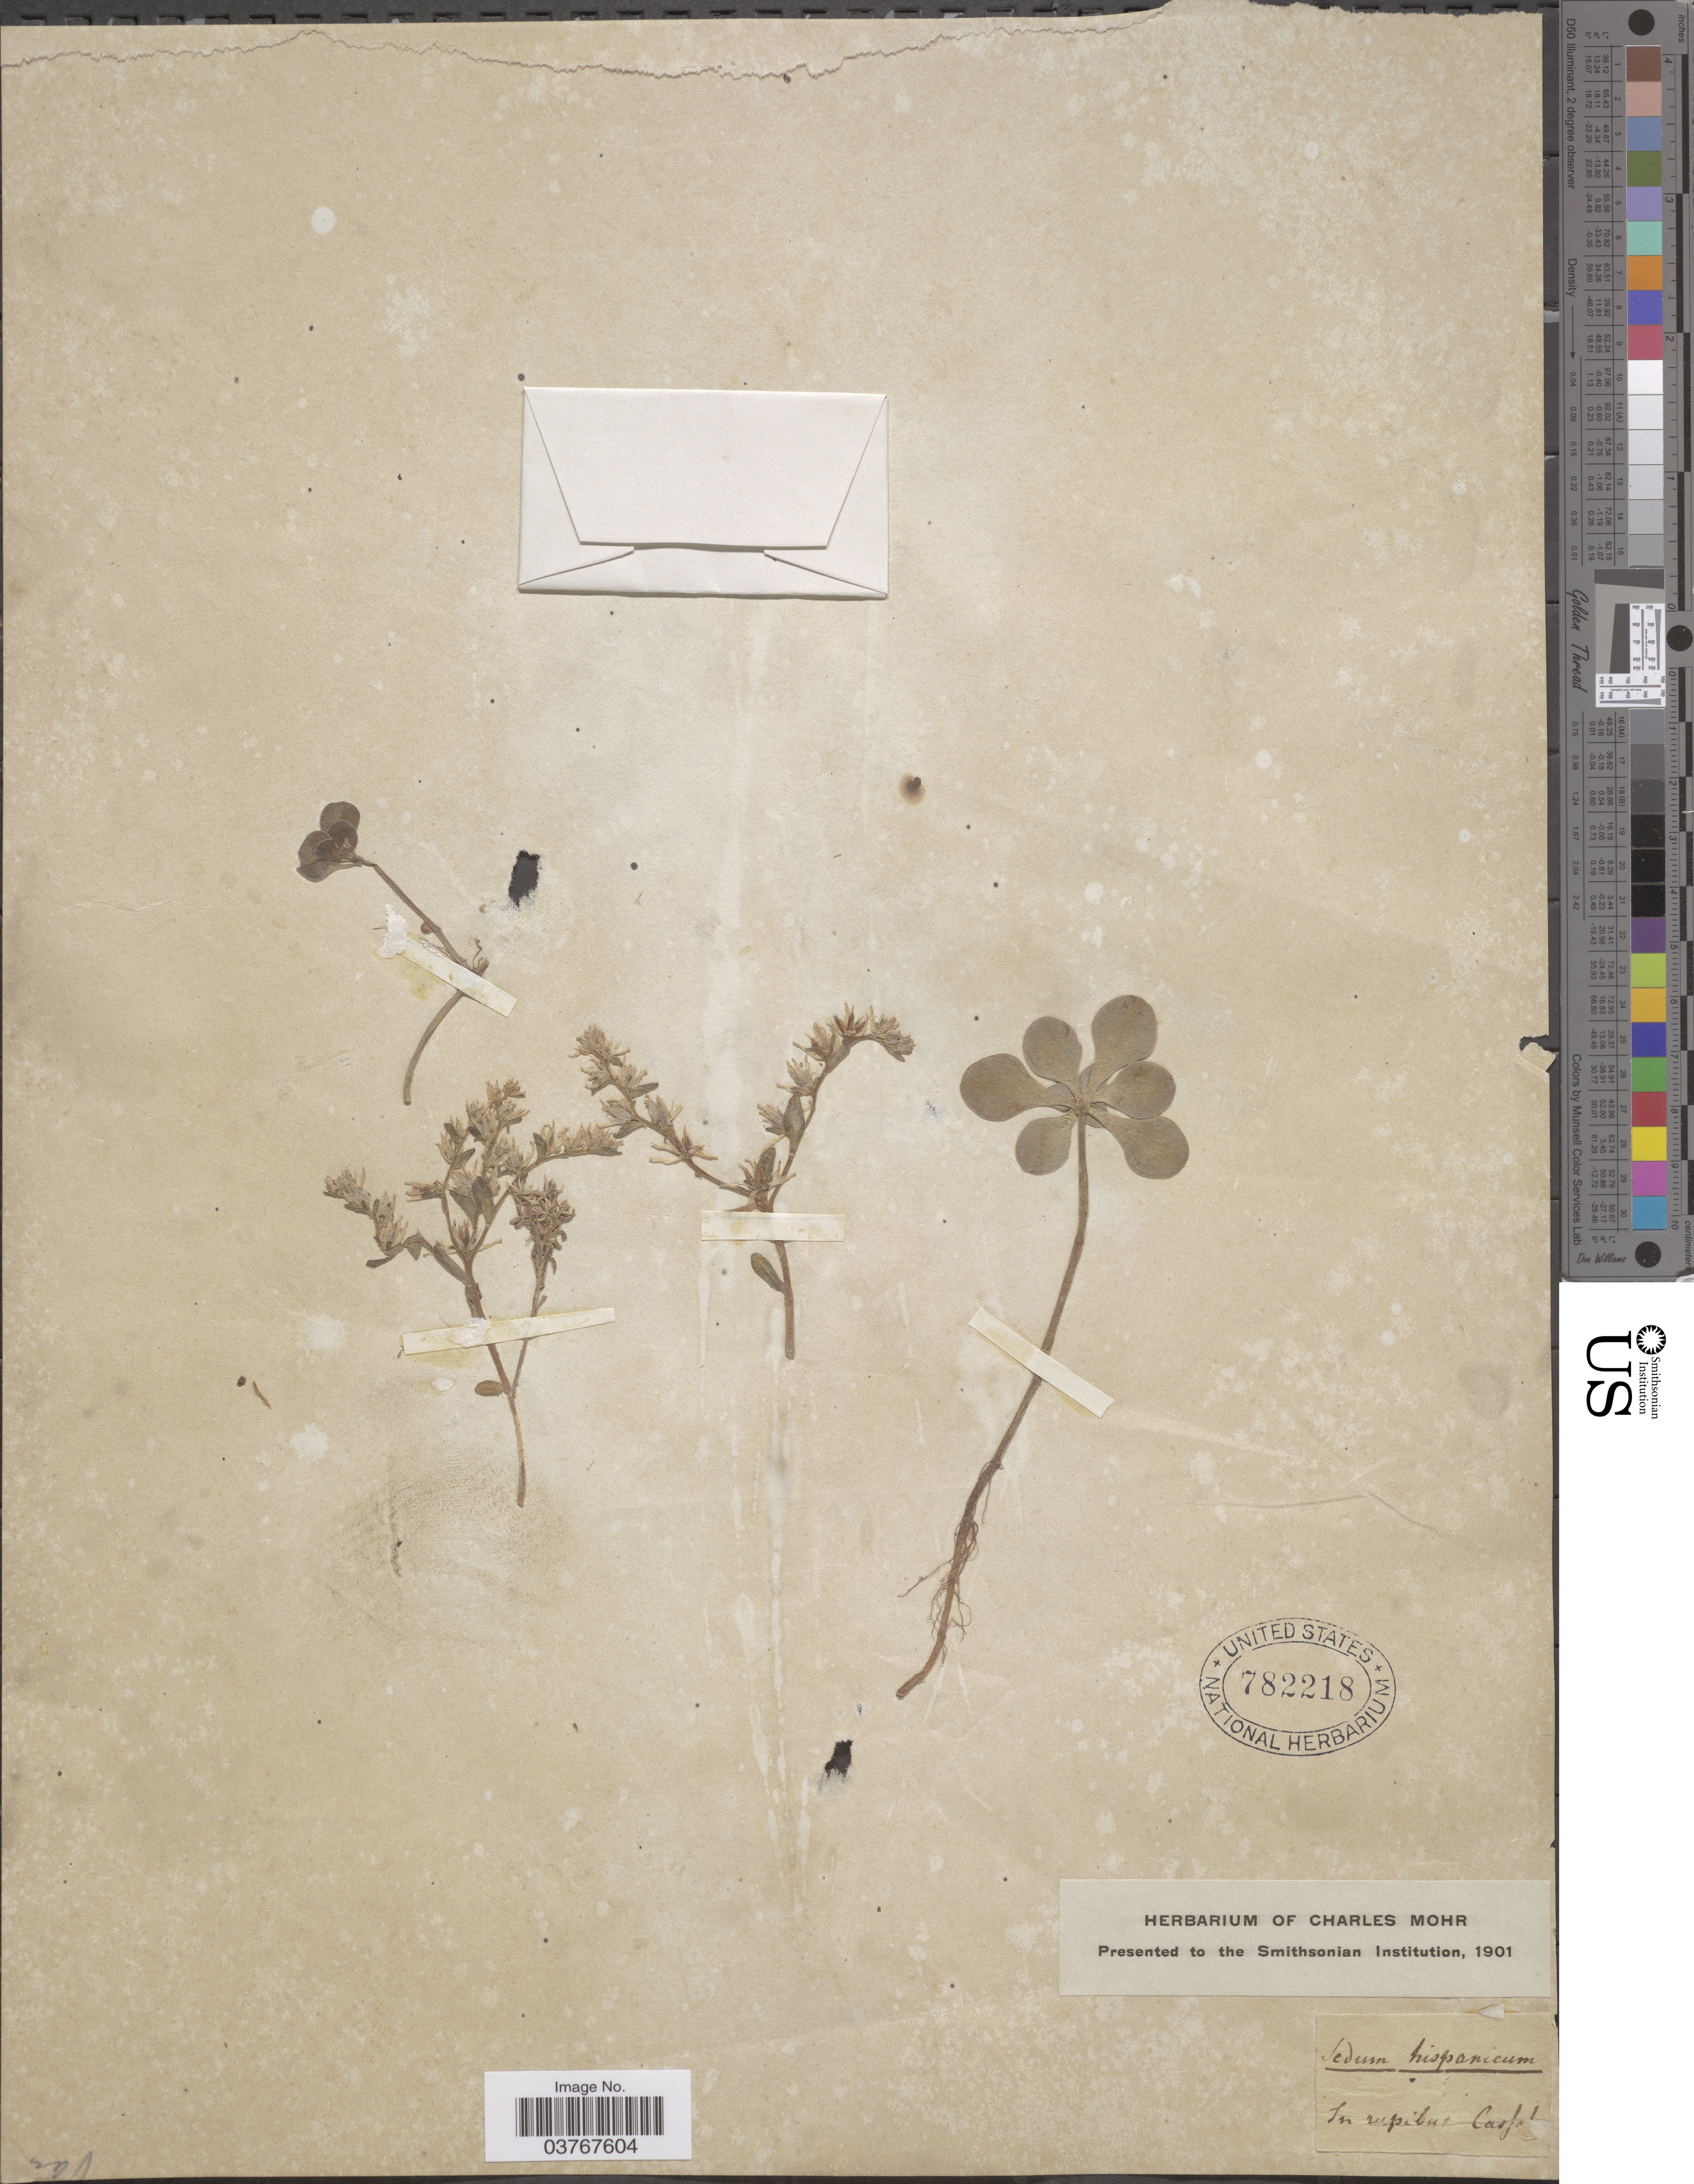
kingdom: Plantae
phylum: Tracheophyta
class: Magnoliopsida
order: Saxifragales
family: Crassulaceae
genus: Sedum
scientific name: Sedum hispanicum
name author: L.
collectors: ex herb. Charles Mohr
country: Spain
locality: In rupibus Casfot [interpreted].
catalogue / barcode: US 782218